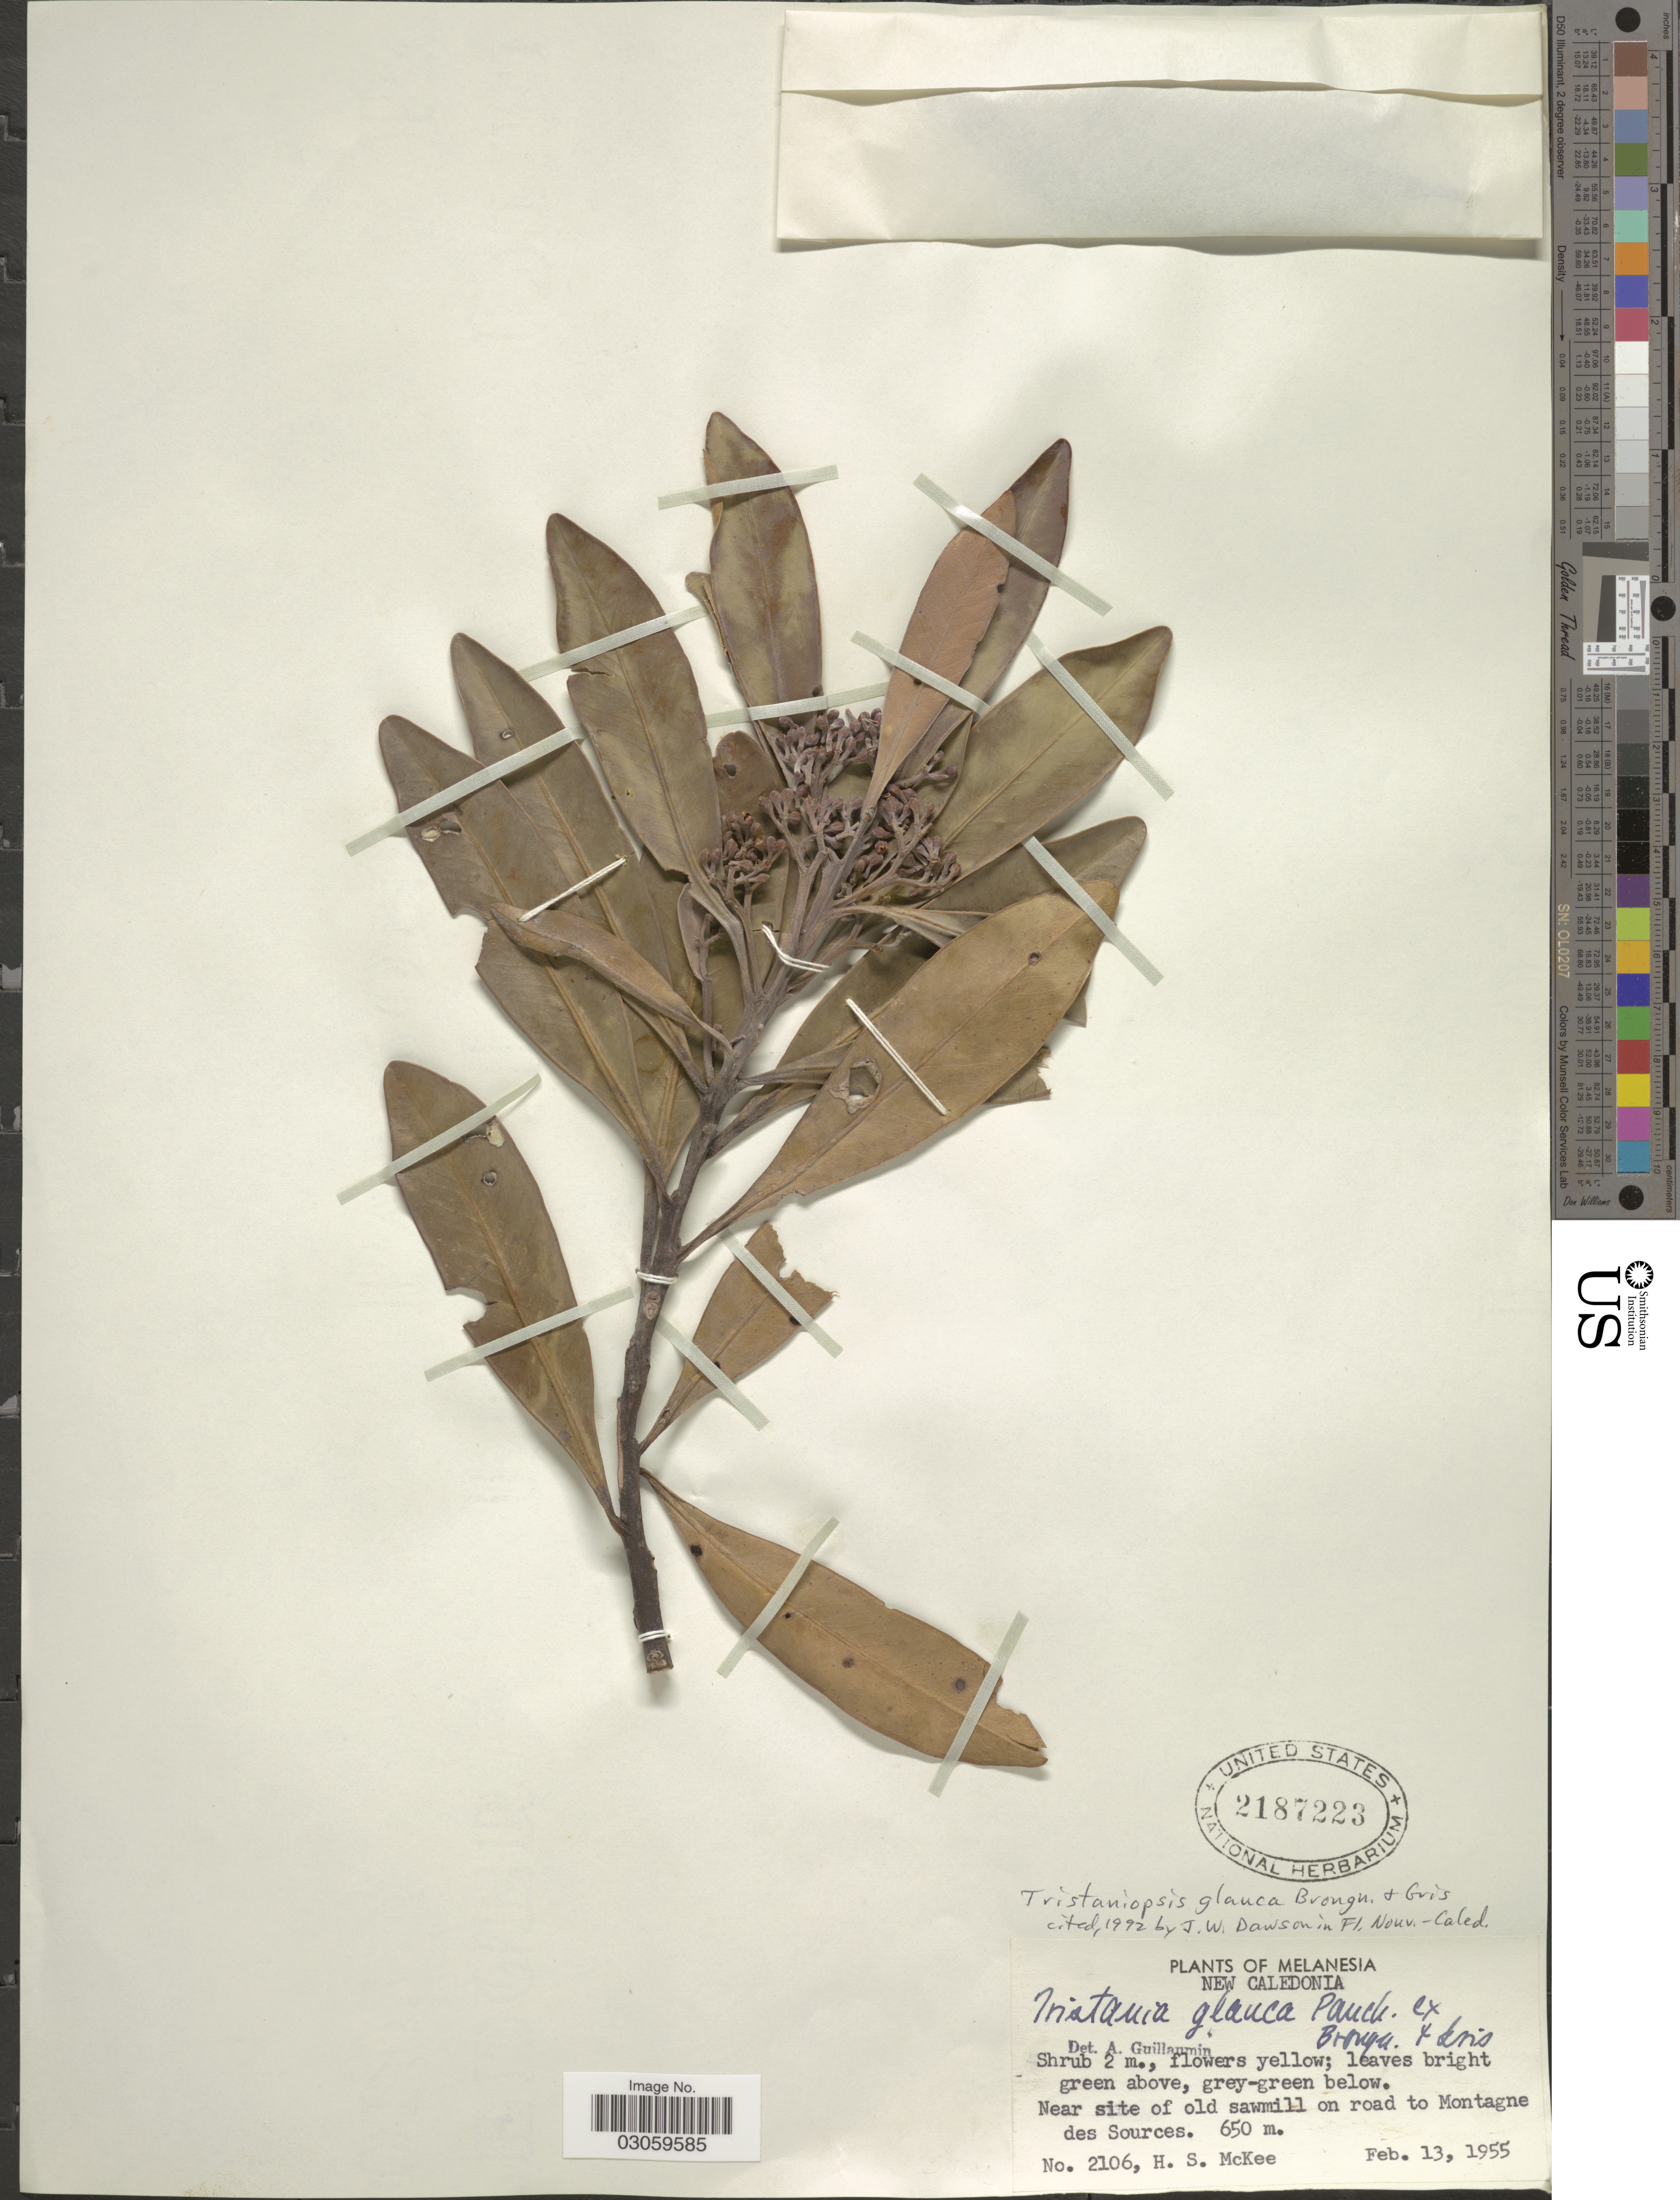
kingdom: Plantae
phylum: Tracheophyta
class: Magnoliopsida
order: Myrtales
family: Myrtaceae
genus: Tristaniopsis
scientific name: Tristaniopsis glauca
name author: Brongn. & Gris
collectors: H. S. McKee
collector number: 2106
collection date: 1955-02-13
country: New Caledonia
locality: Melanesia. Near site of old sawmill on road to Montagne des Sources.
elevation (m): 650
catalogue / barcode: US 2187223